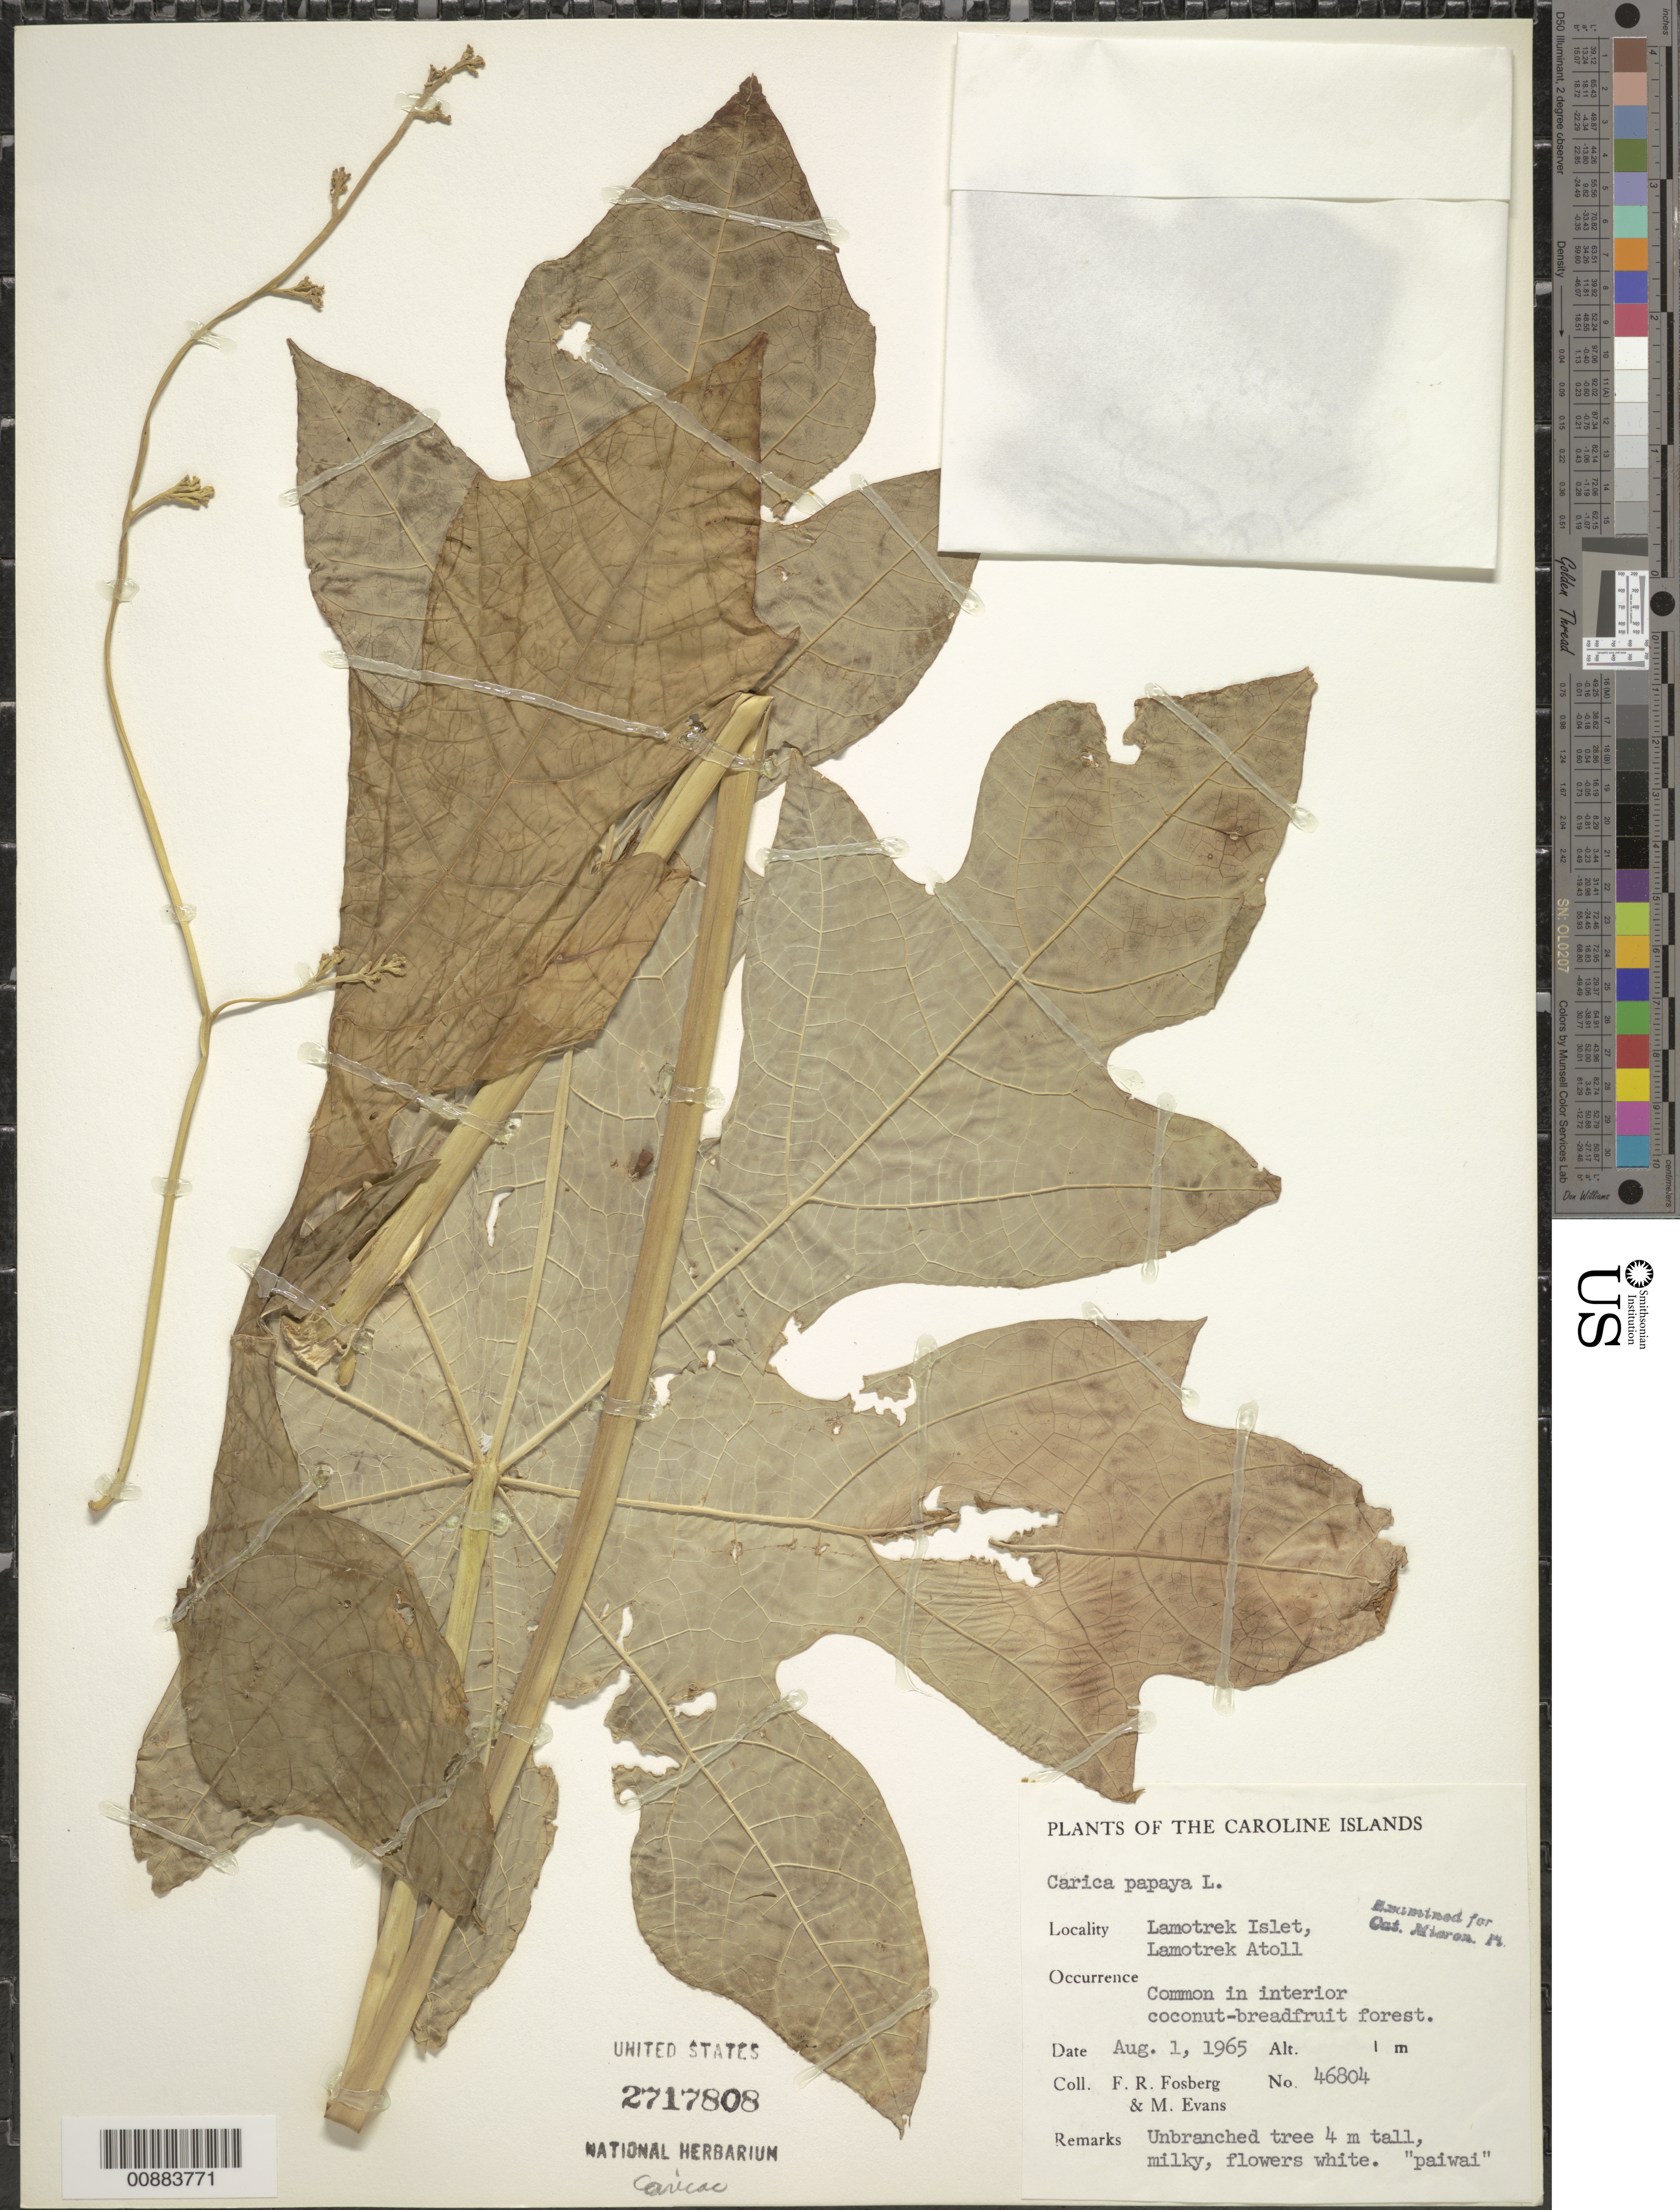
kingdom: Plantae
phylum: Tracheophyta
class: Magnoliopsida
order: Brassicales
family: Caricaceae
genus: Carica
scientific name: Carica papaya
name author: L.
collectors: F. R. Fosberg & M. Evans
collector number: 46804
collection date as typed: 01 Aug 1965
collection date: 1965-08-01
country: Micronesia, Federated States of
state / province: Yap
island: Lamotrek Atoll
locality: Lamotrek Islet.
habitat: Interior coconut-breadfruit forest.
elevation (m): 1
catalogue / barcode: US 2717808